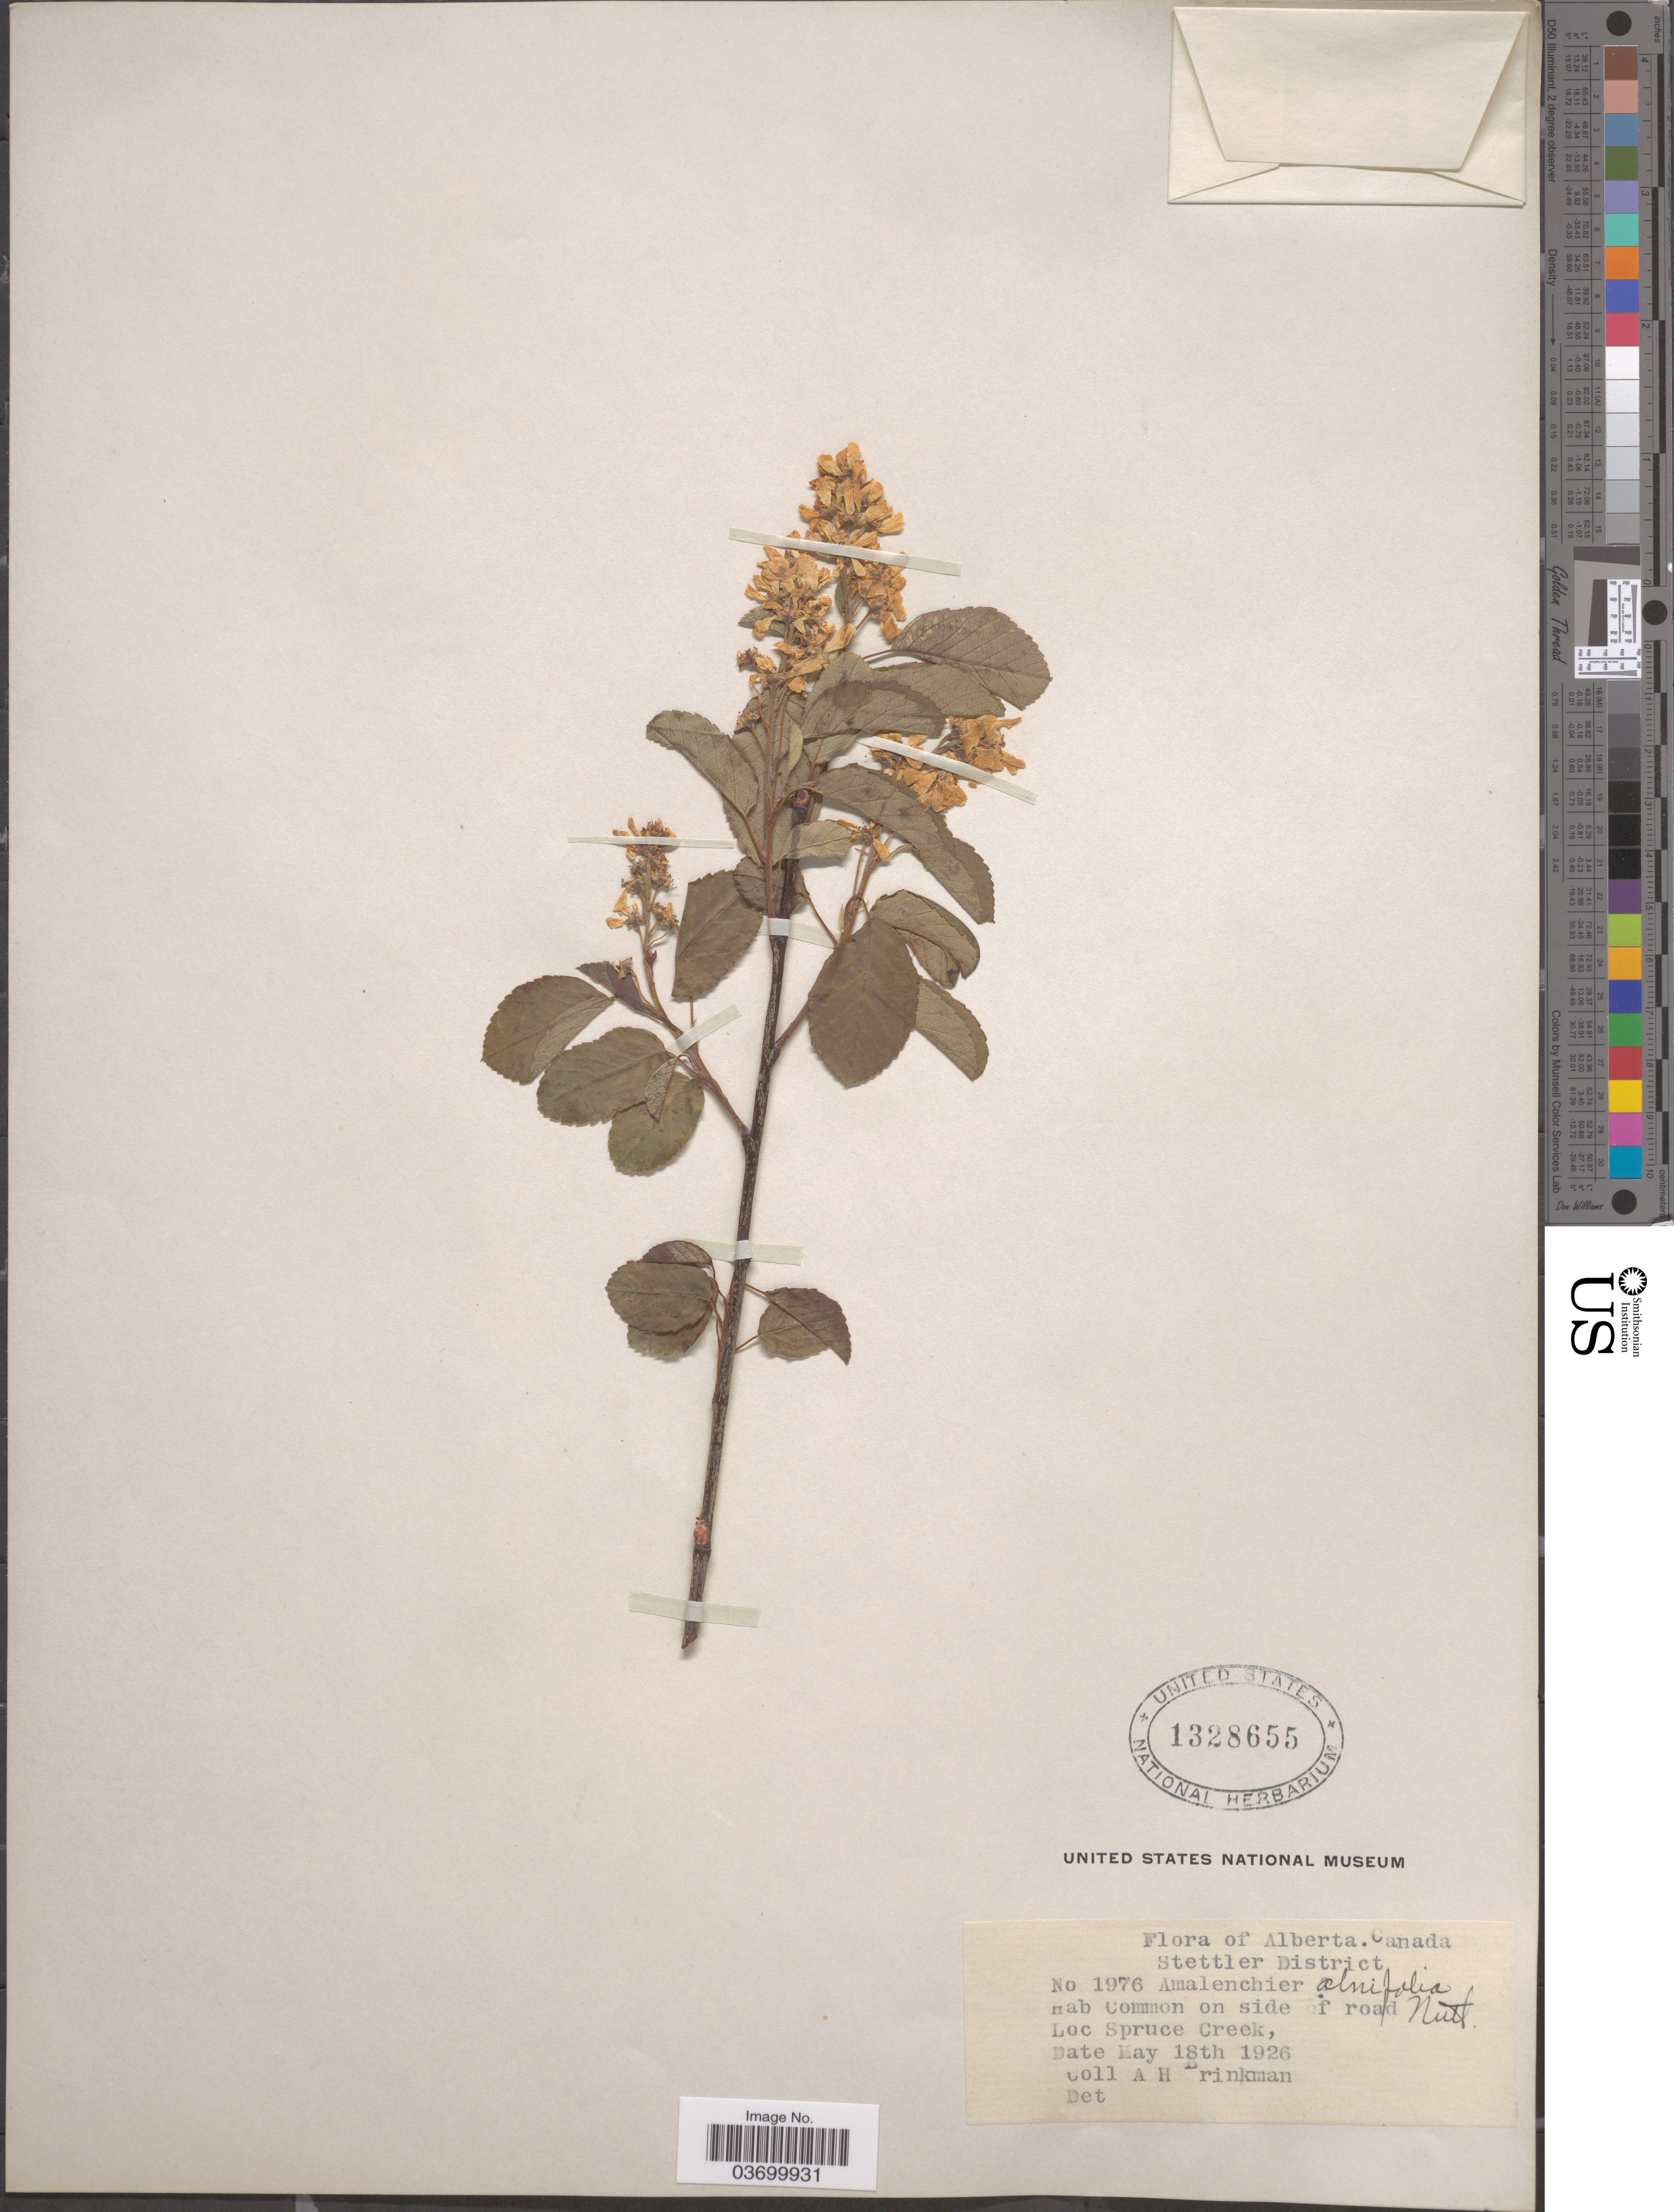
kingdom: Plantae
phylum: Tracheophyta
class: Magnoliopsida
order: Rosales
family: Rosaceae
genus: Amelanchier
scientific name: Amelanchier alnifolia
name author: (Nutt.) Nutt. ex M. Roem.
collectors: A. Brinkman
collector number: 1976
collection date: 1926-05-18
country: Canada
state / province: Alberta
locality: Stettler District. On side of road. Spruce Creek.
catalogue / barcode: US 1328655